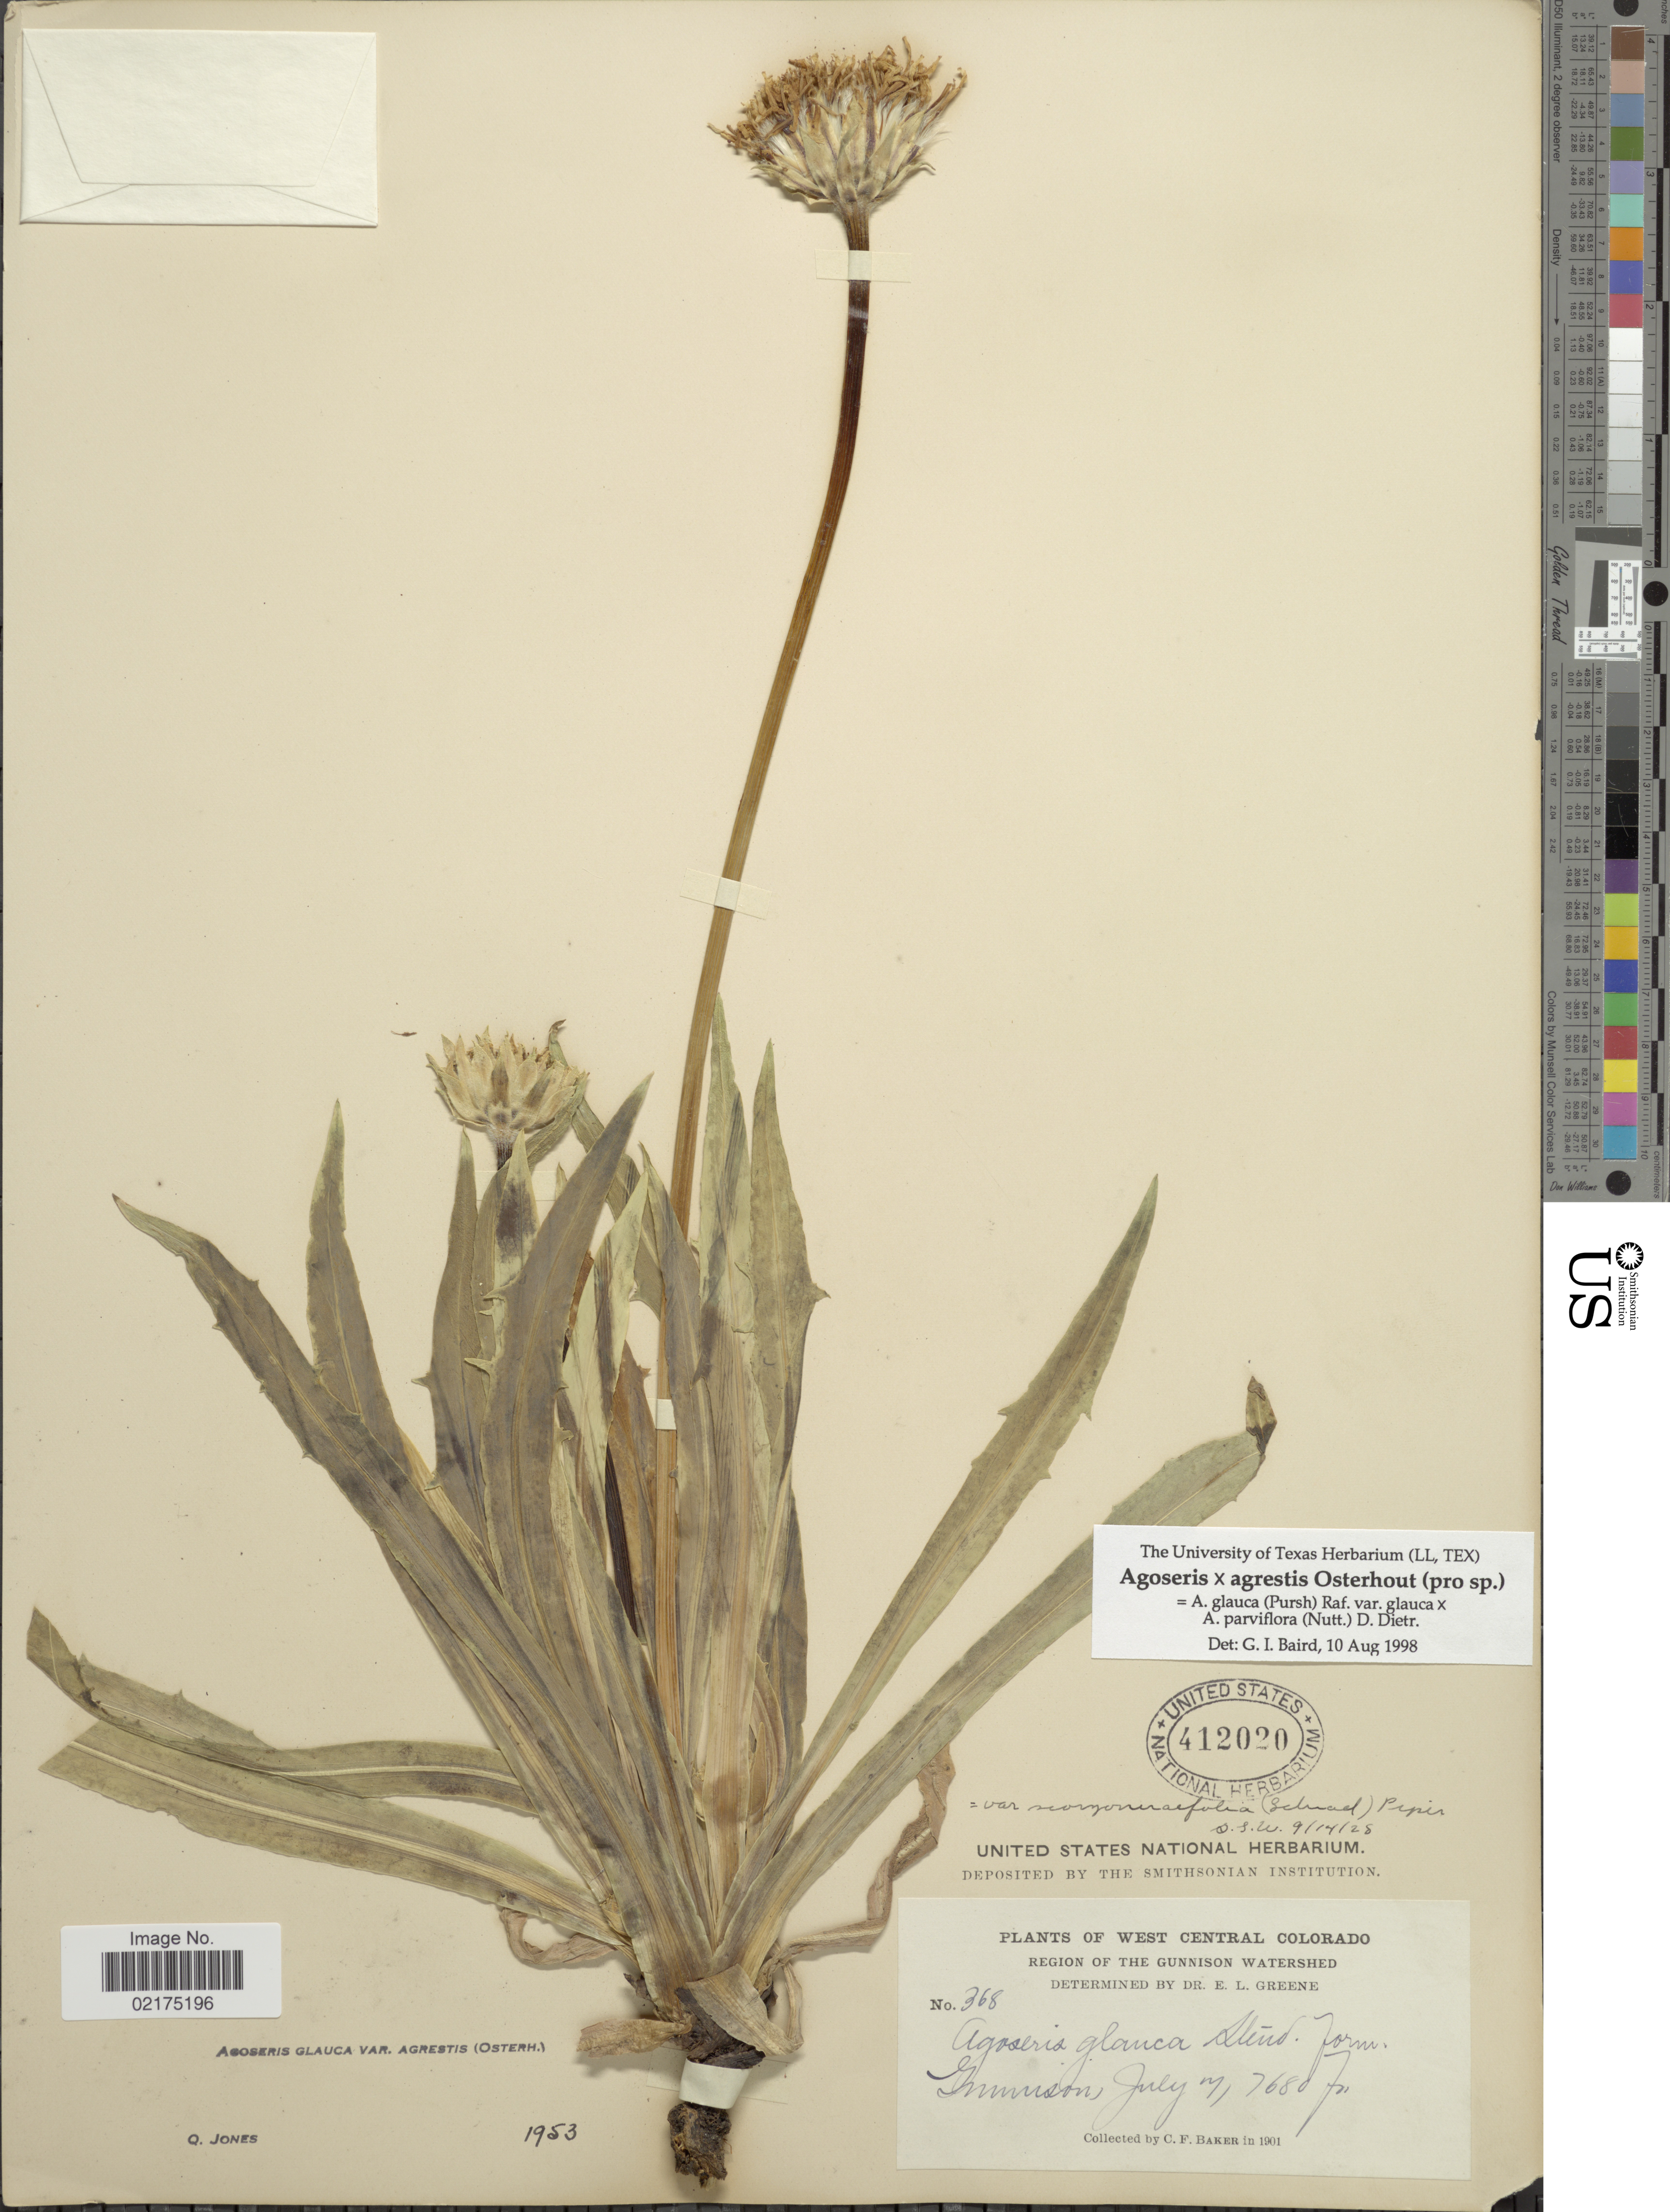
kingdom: Plantae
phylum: Tracheophyta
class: Magnoliopsida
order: Asterales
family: Asteraceae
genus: Agoseris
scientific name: Agoseris agrestis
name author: Osterh.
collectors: C. F. Baker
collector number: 368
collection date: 1901-07-07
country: United States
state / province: Colorado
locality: West Central Colorado, Region of the Gunnison Watershed, Gunnison.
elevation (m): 2341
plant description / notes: Corrected "mminson" to "Gunnison."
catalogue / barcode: US 412020